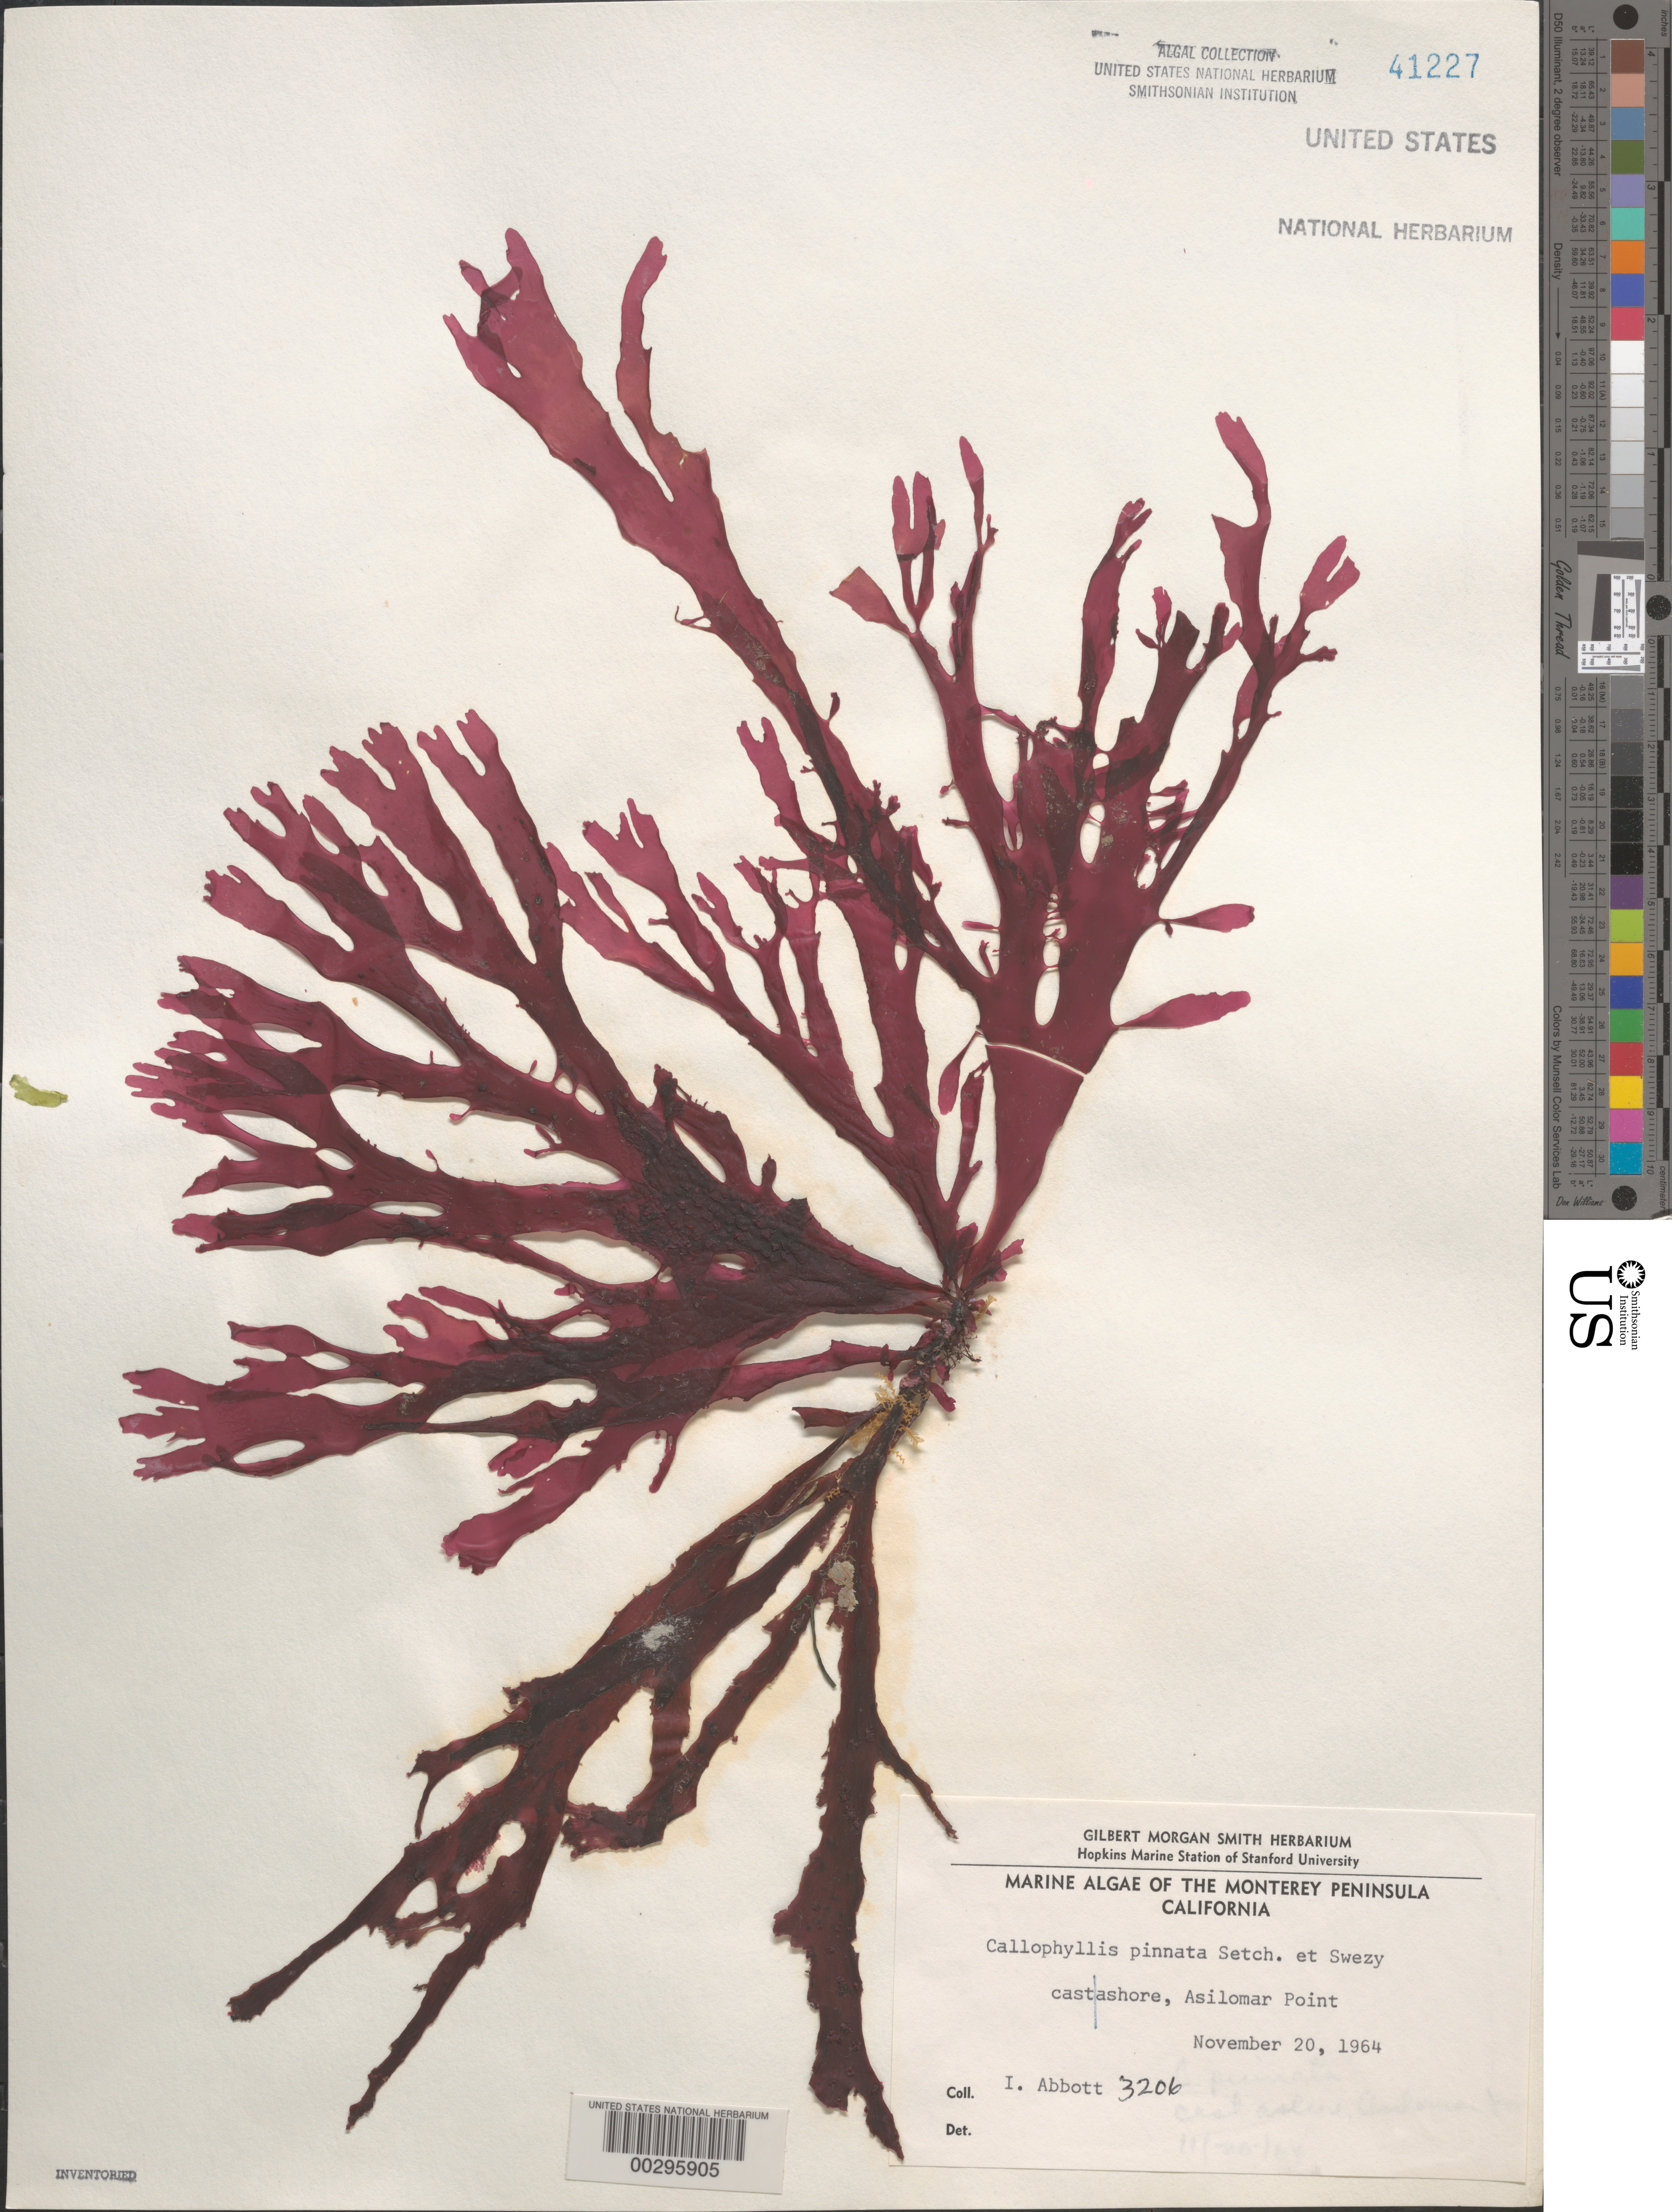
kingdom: Plantae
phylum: Rhodophyta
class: Florideophyceae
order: Gigartinales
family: Kallymeniaceae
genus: Callophyllis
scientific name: Callophyllis pinnata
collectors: I. A. Abbott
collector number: IAA 3206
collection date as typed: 20 Nov 1964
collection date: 1964-11-20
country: United States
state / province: California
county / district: Monterey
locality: Asilomar Point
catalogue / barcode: US 41227